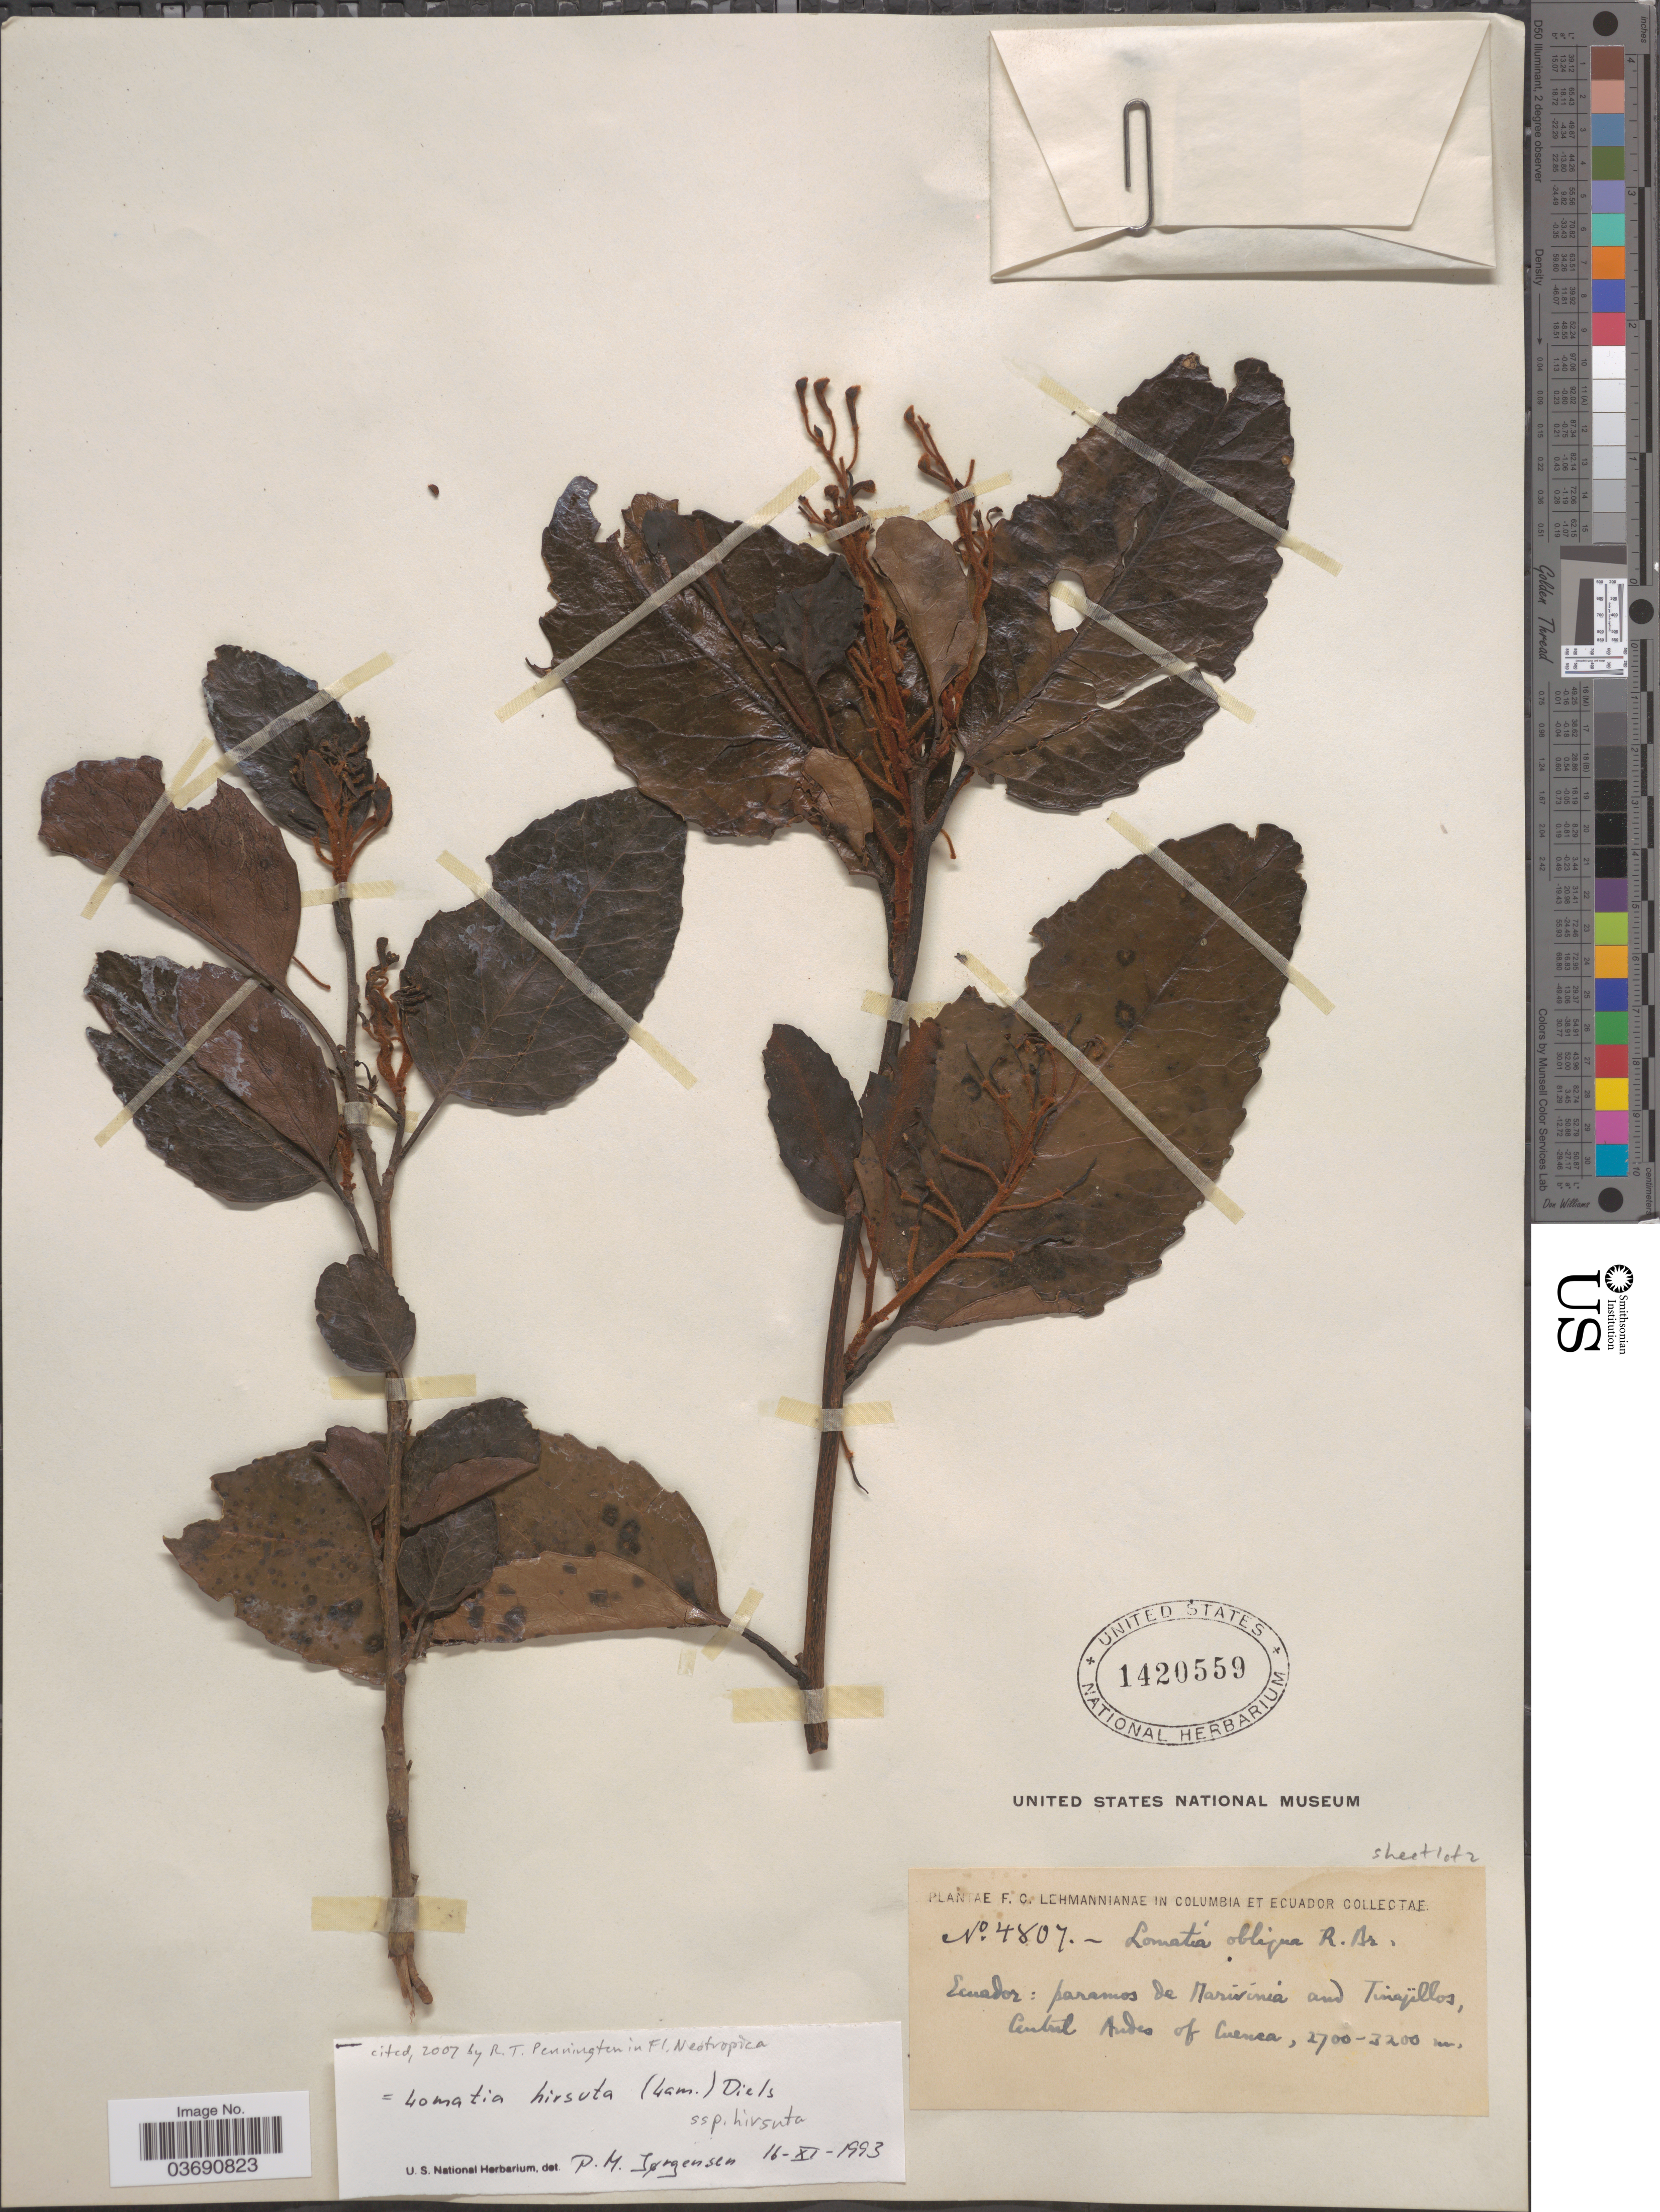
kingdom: Plantae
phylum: Tracheophyta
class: Magnoliopsida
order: Proteales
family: Proteaceae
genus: Lomatia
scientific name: Lomatia hirsuta subsp. hirsuta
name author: (Lam.) Diels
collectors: F. C. Lehmann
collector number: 4807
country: Ecuador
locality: Paramos de Marivinia [interpreted] and Tinajillos, Central Andes of Cuenca.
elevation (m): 2700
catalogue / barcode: US 1420559